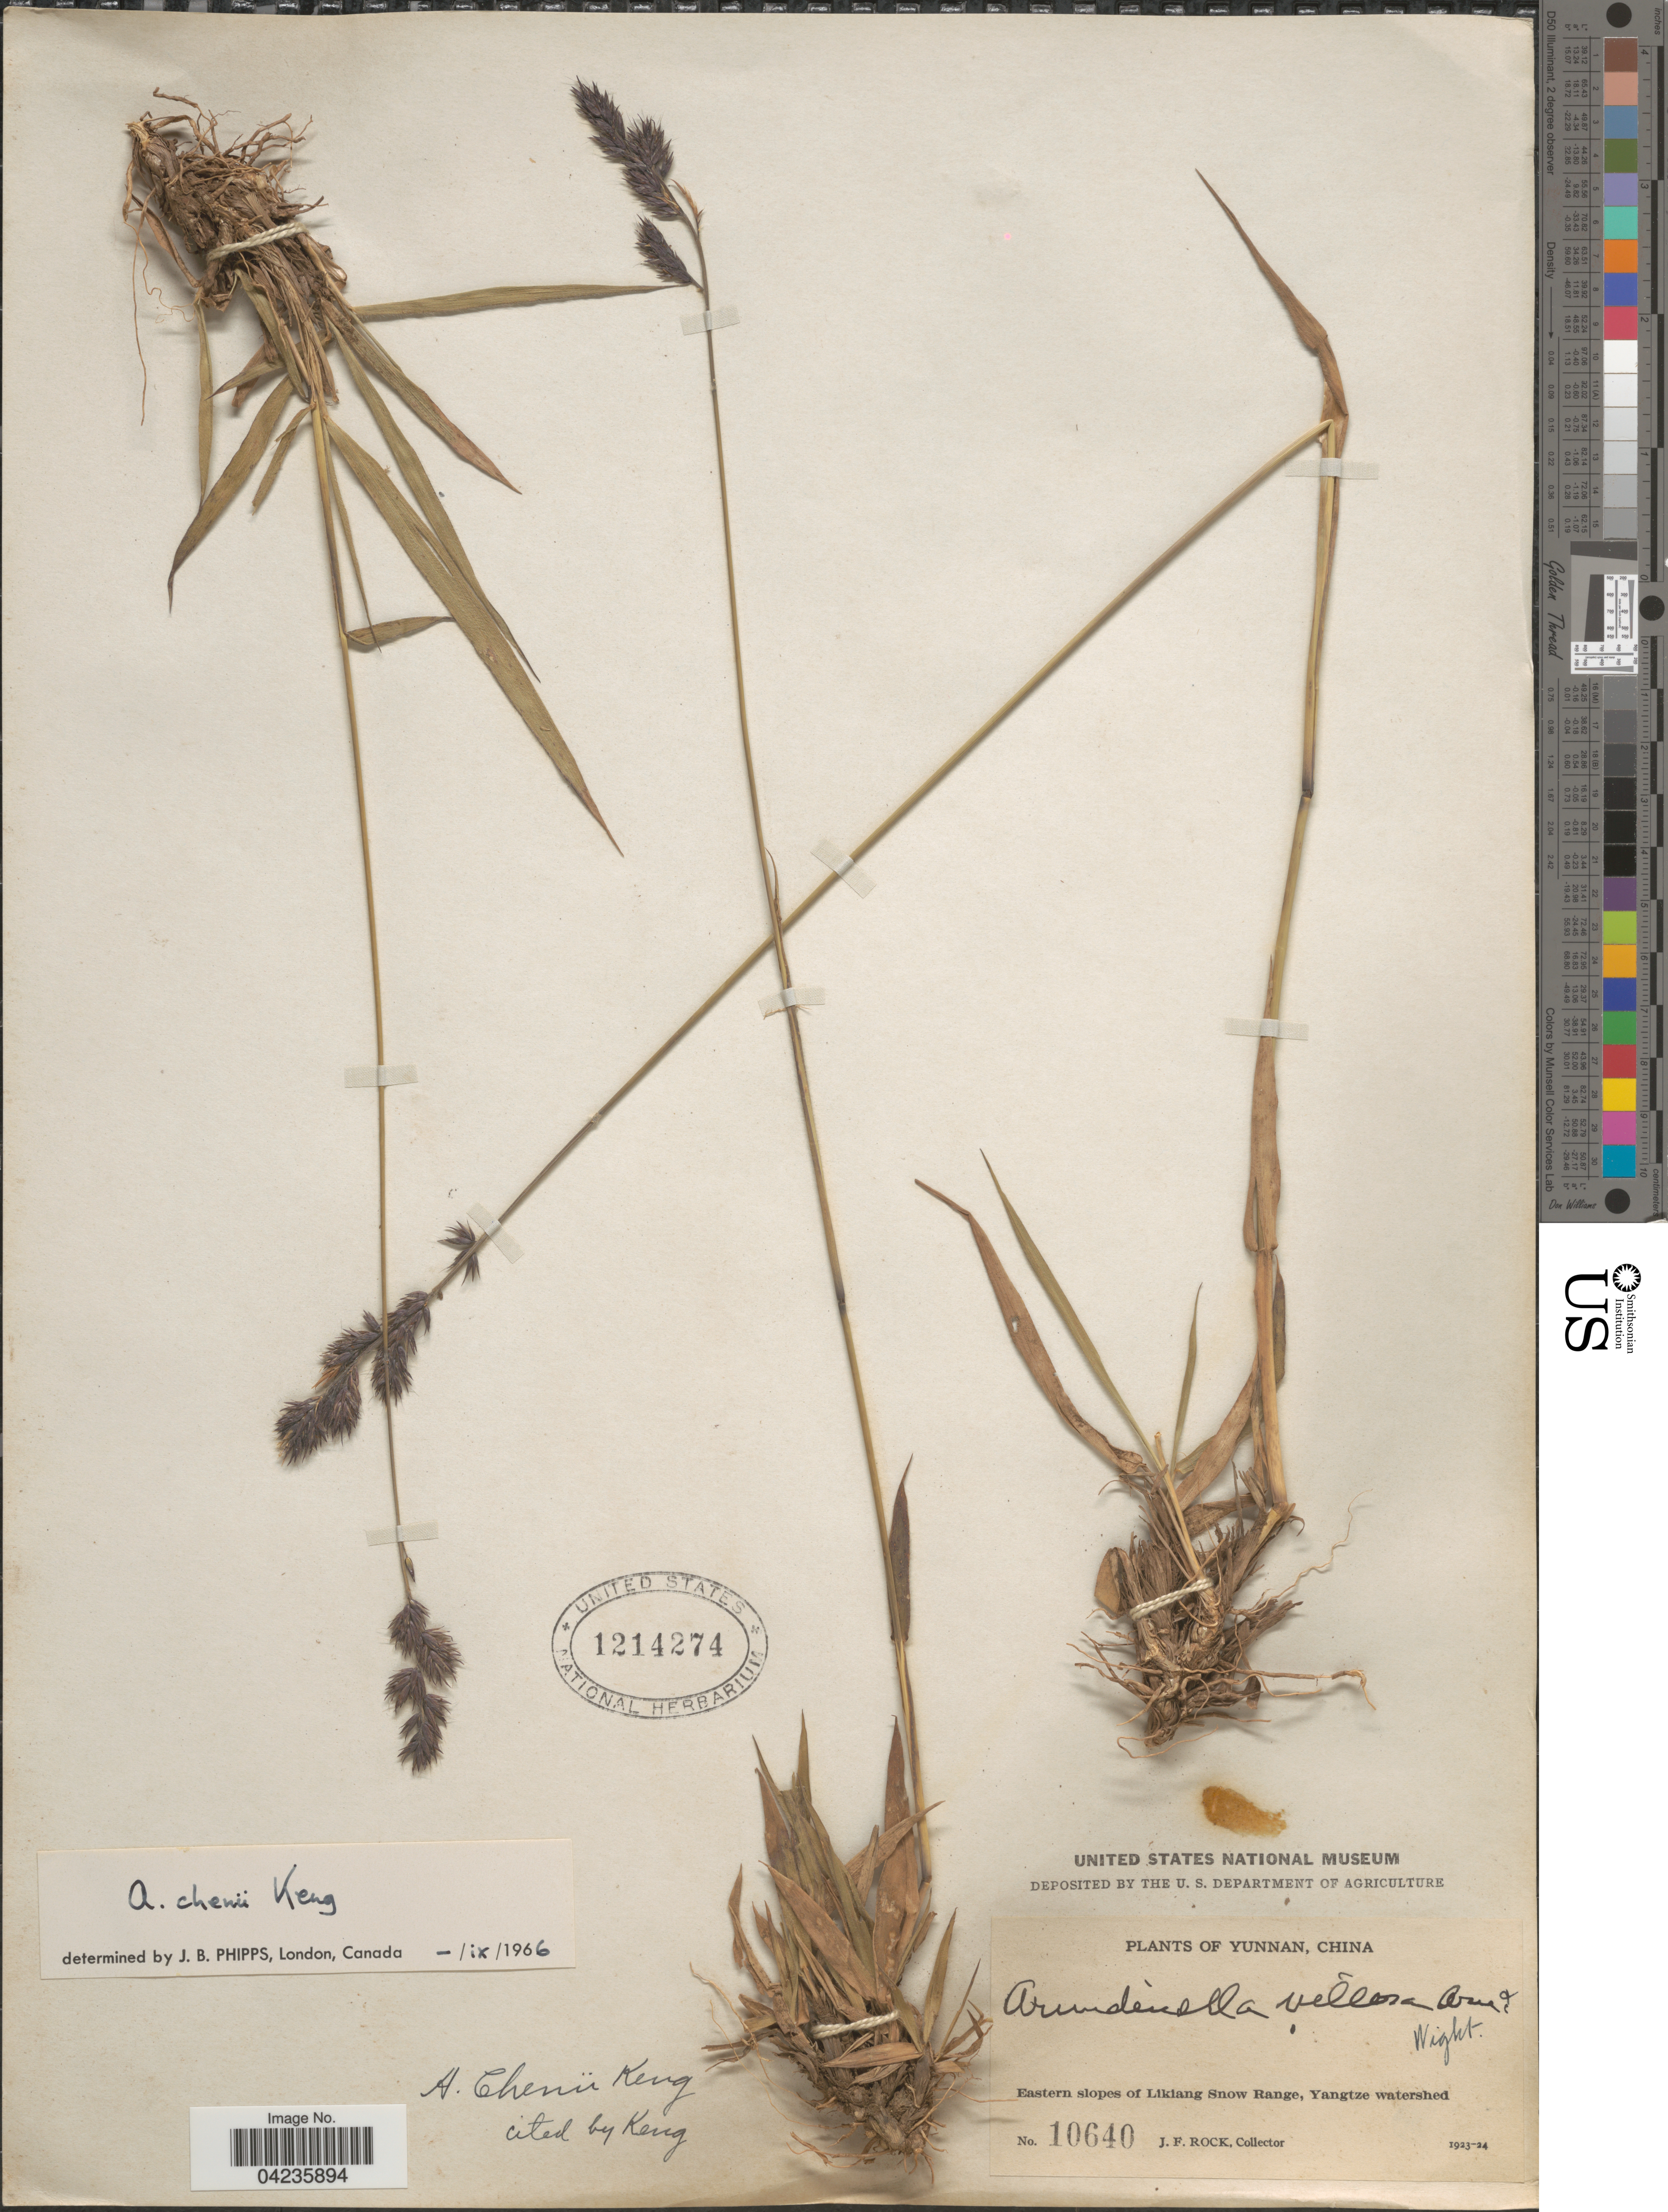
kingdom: Plantae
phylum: Tracheophyta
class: Liliopsida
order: Poales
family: Poaceae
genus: Arundinella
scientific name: Arundinella hookeri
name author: Munro ex Keng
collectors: J. Rock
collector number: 10640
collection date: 1923/1924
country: China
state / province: Yunnan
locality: Eastern slopes of Likiang Snow Range, Yangtze watershed.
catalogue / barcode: US 1214274